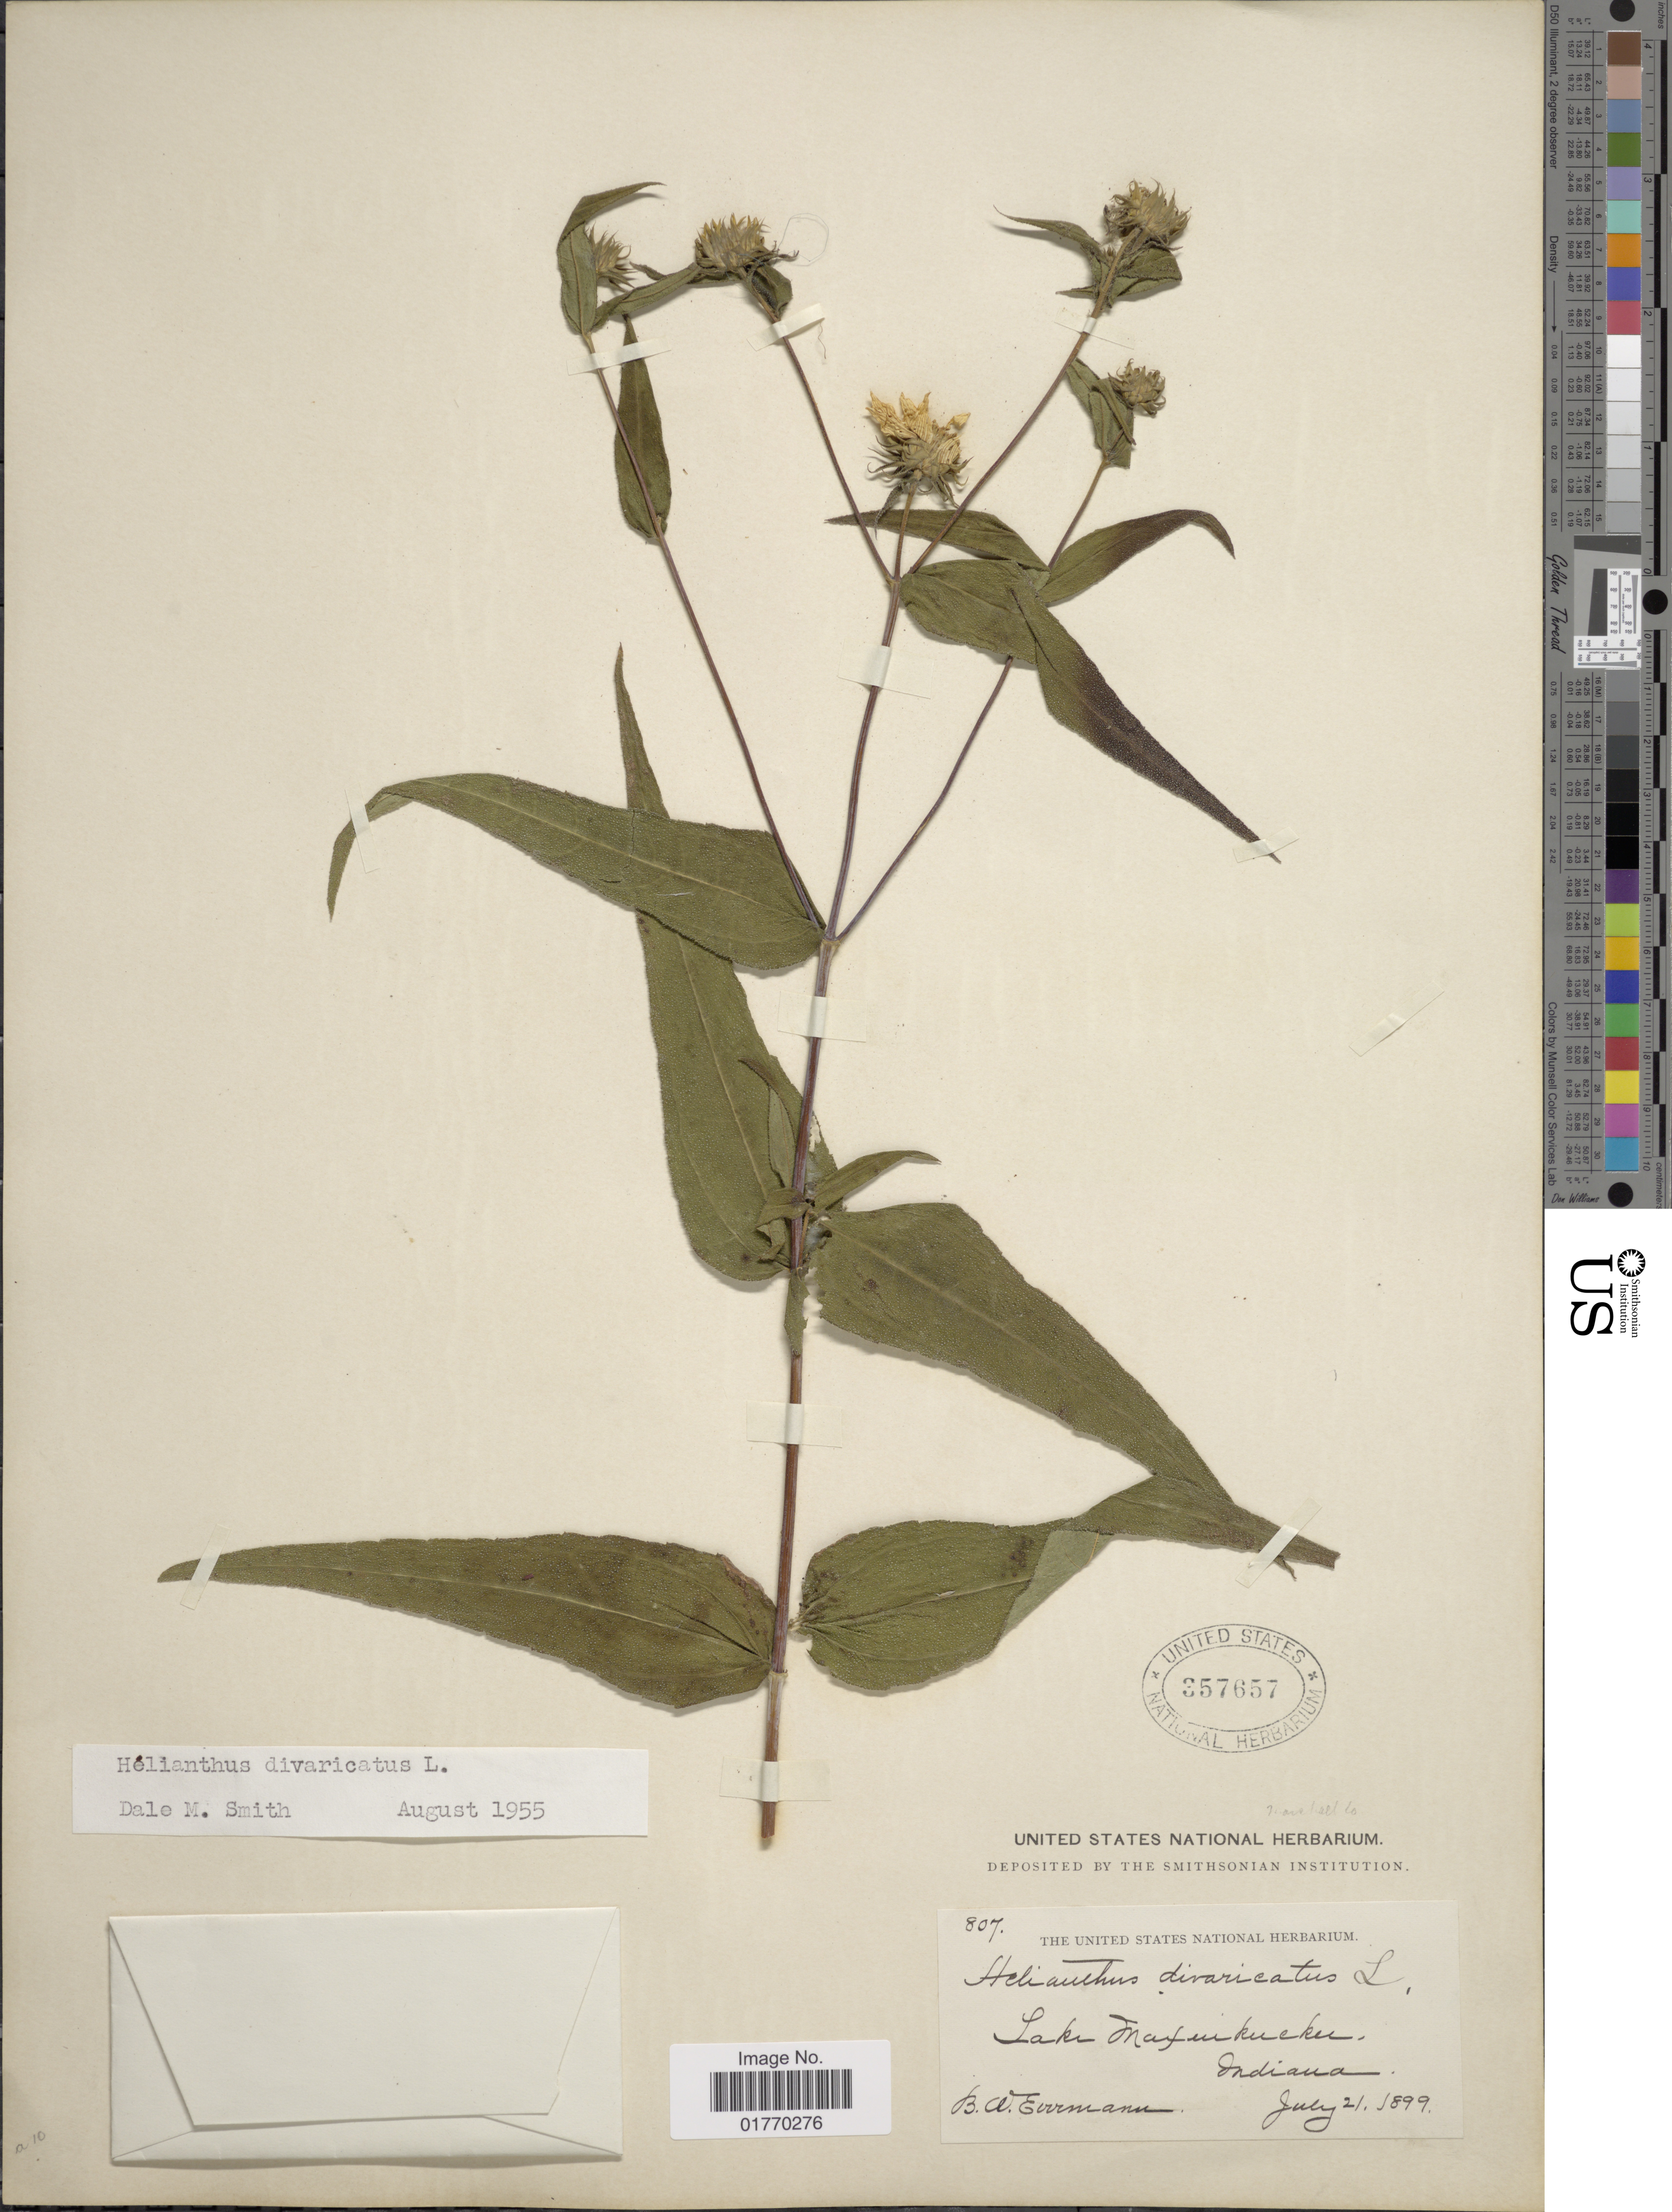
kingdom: Plantae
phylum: Tracheophyta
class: Magnoliopsida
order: Asterales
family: Asteraceae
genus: Helianthus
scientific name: Helianthus divaricatus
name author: L.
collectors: B. W. Evermann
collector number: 807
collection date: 1899-07-21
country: United States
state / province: Indiana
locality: Lake Maxinkuckee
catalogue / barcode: US 357657